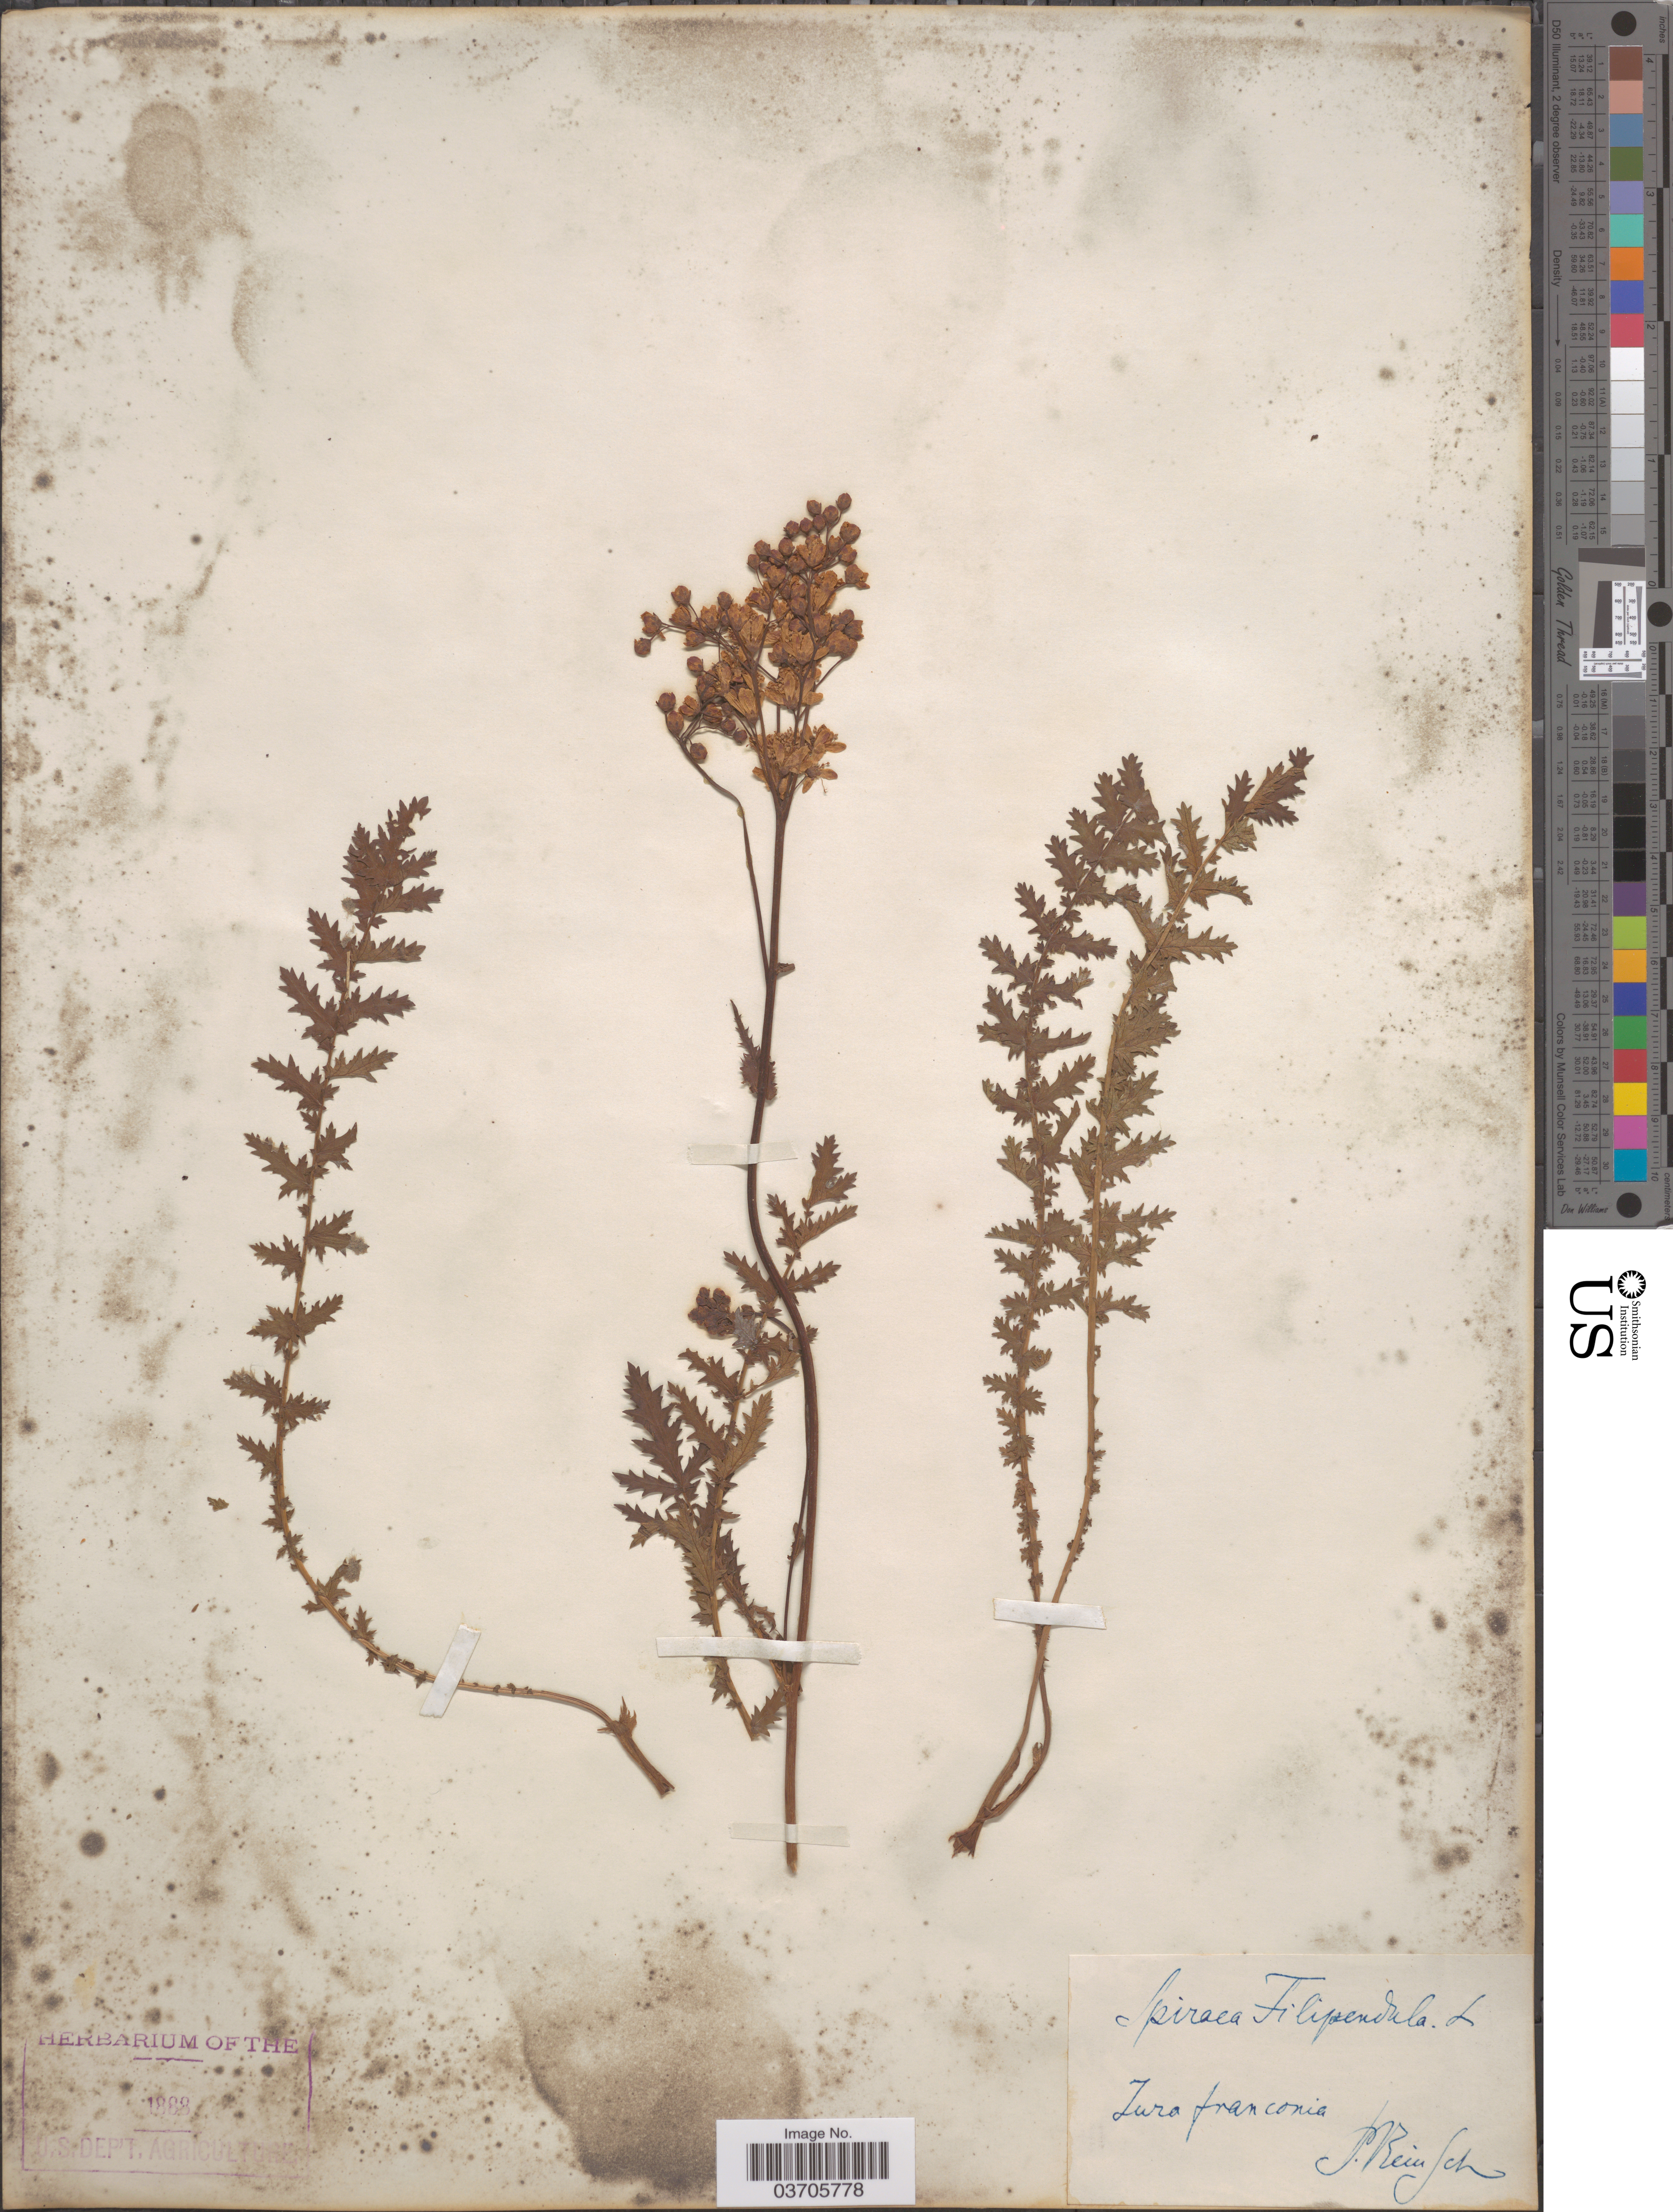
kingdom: Plantae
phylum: Tracheophyta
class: Magnoliopsida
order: Rosales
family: Rosaceae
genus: Filipendula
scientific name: Filipendula filipendula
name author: (L.) Voss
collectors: P. Reinsch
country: Germany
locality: Jura franconia.